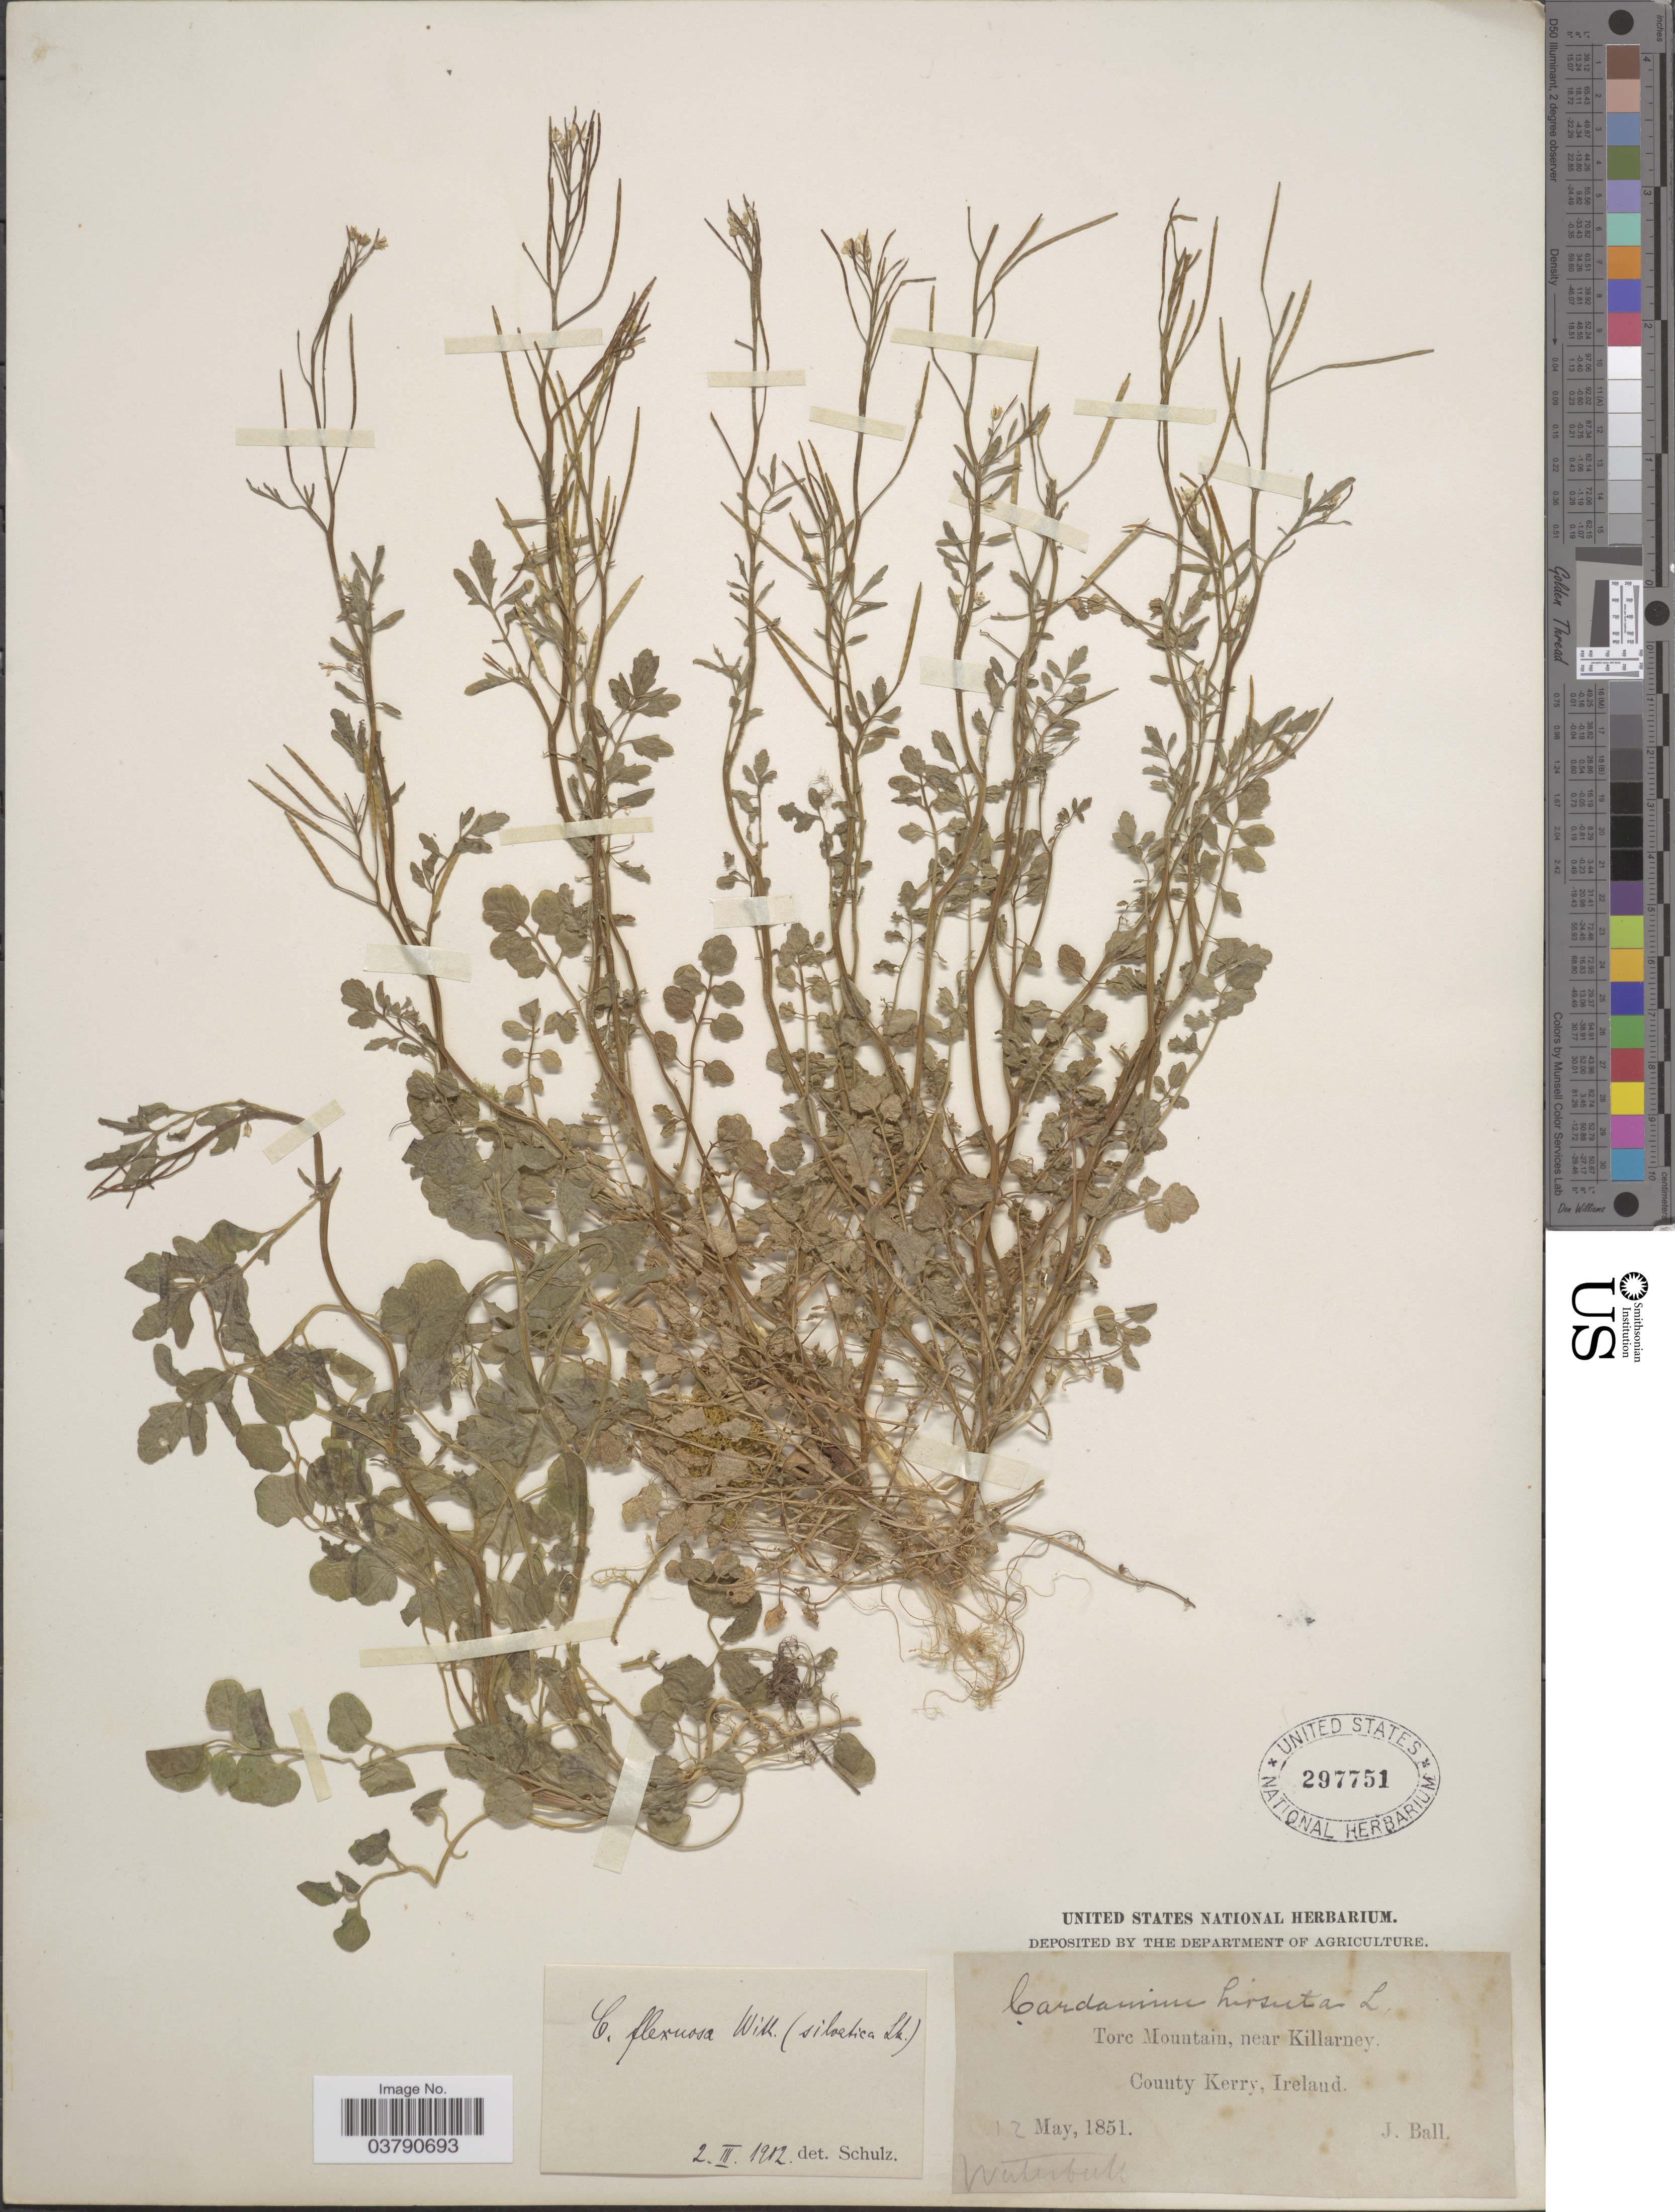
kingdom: Plantae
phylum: Tracheophyta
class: Magnoliopsida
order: Brassicales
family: Brassicaceae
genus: Cardamine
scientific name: Cardamine flexuosa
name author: With.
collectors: J. Ball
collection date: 1851-05-12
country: Ireland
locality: Torc Mountain, near Killarney. County Kerry. Waterfall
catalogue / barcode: US 297751